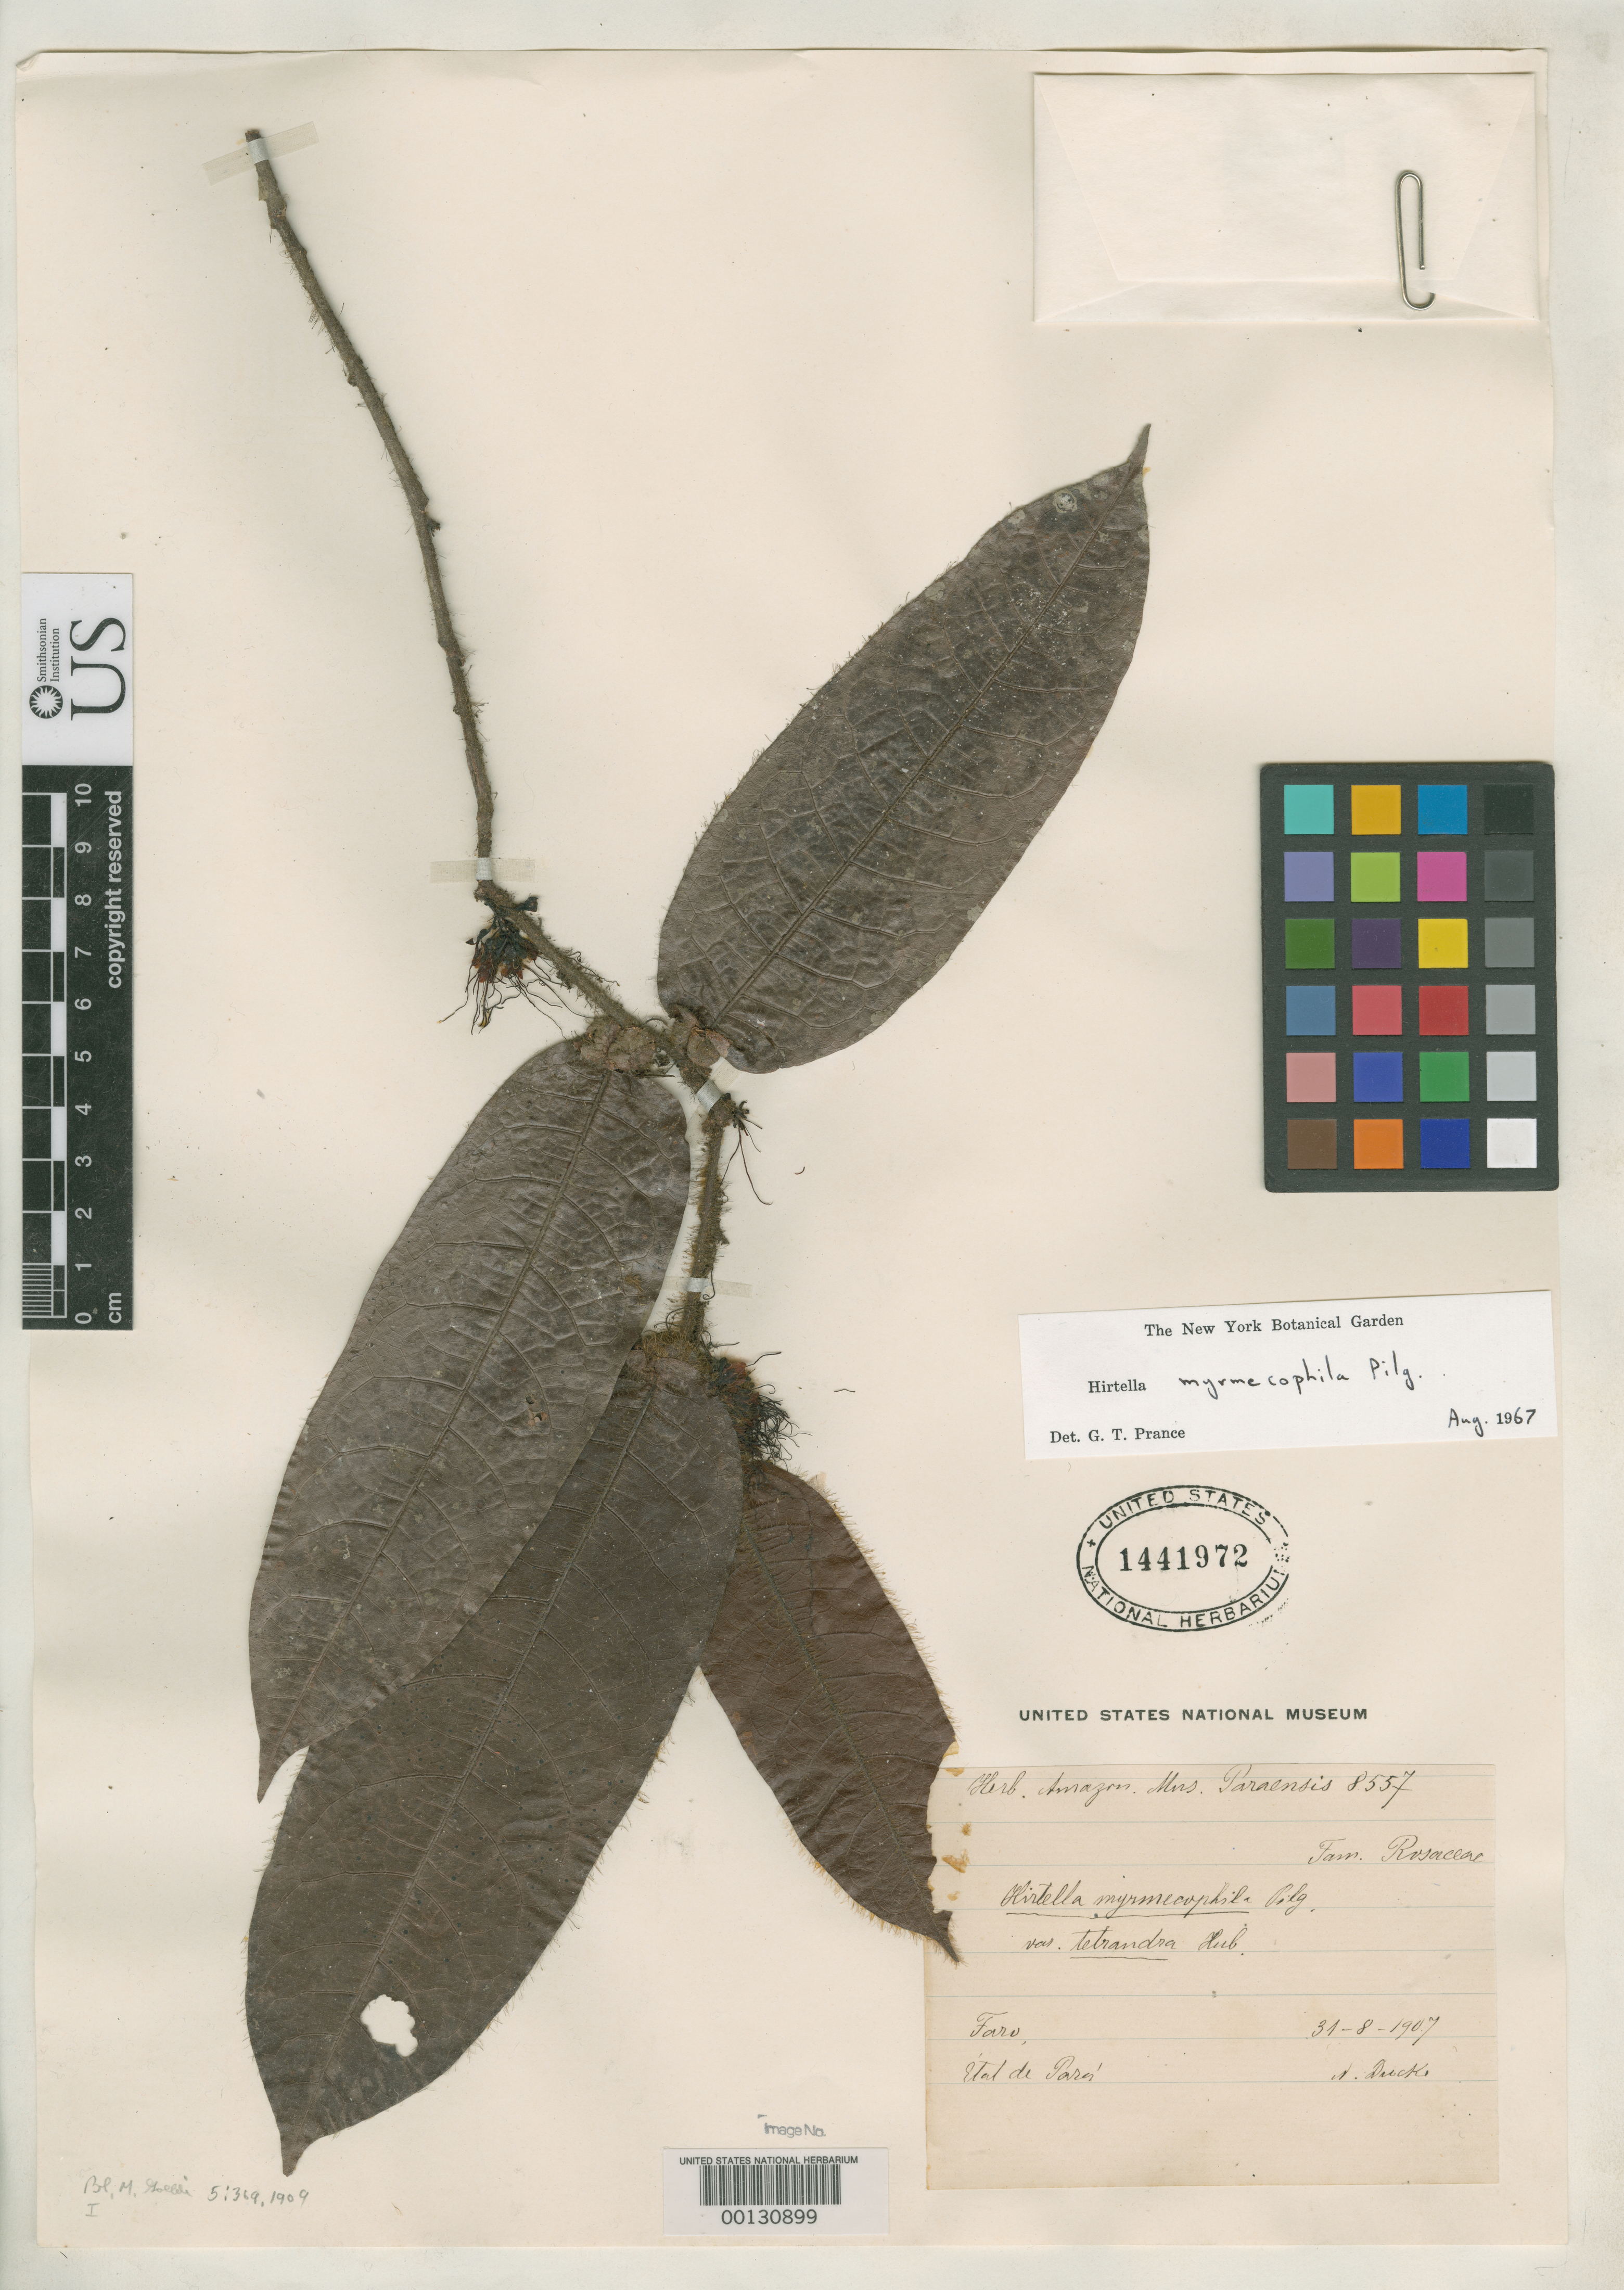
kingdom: Plantae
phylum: Tracheophyta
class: Magnoliopsida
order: Malpighiales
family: Chrysobalanaceae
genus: Hirtella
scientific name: Hirtella myrmecophila var. tetrandra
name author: Huber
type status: Isotype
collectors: A. Ducke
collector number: Mus. Goeldi 8557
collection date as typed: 31 Aug 1907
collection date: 1907-08-31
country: Brazil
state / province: Pará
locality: Faro.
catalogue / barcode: US 1441972